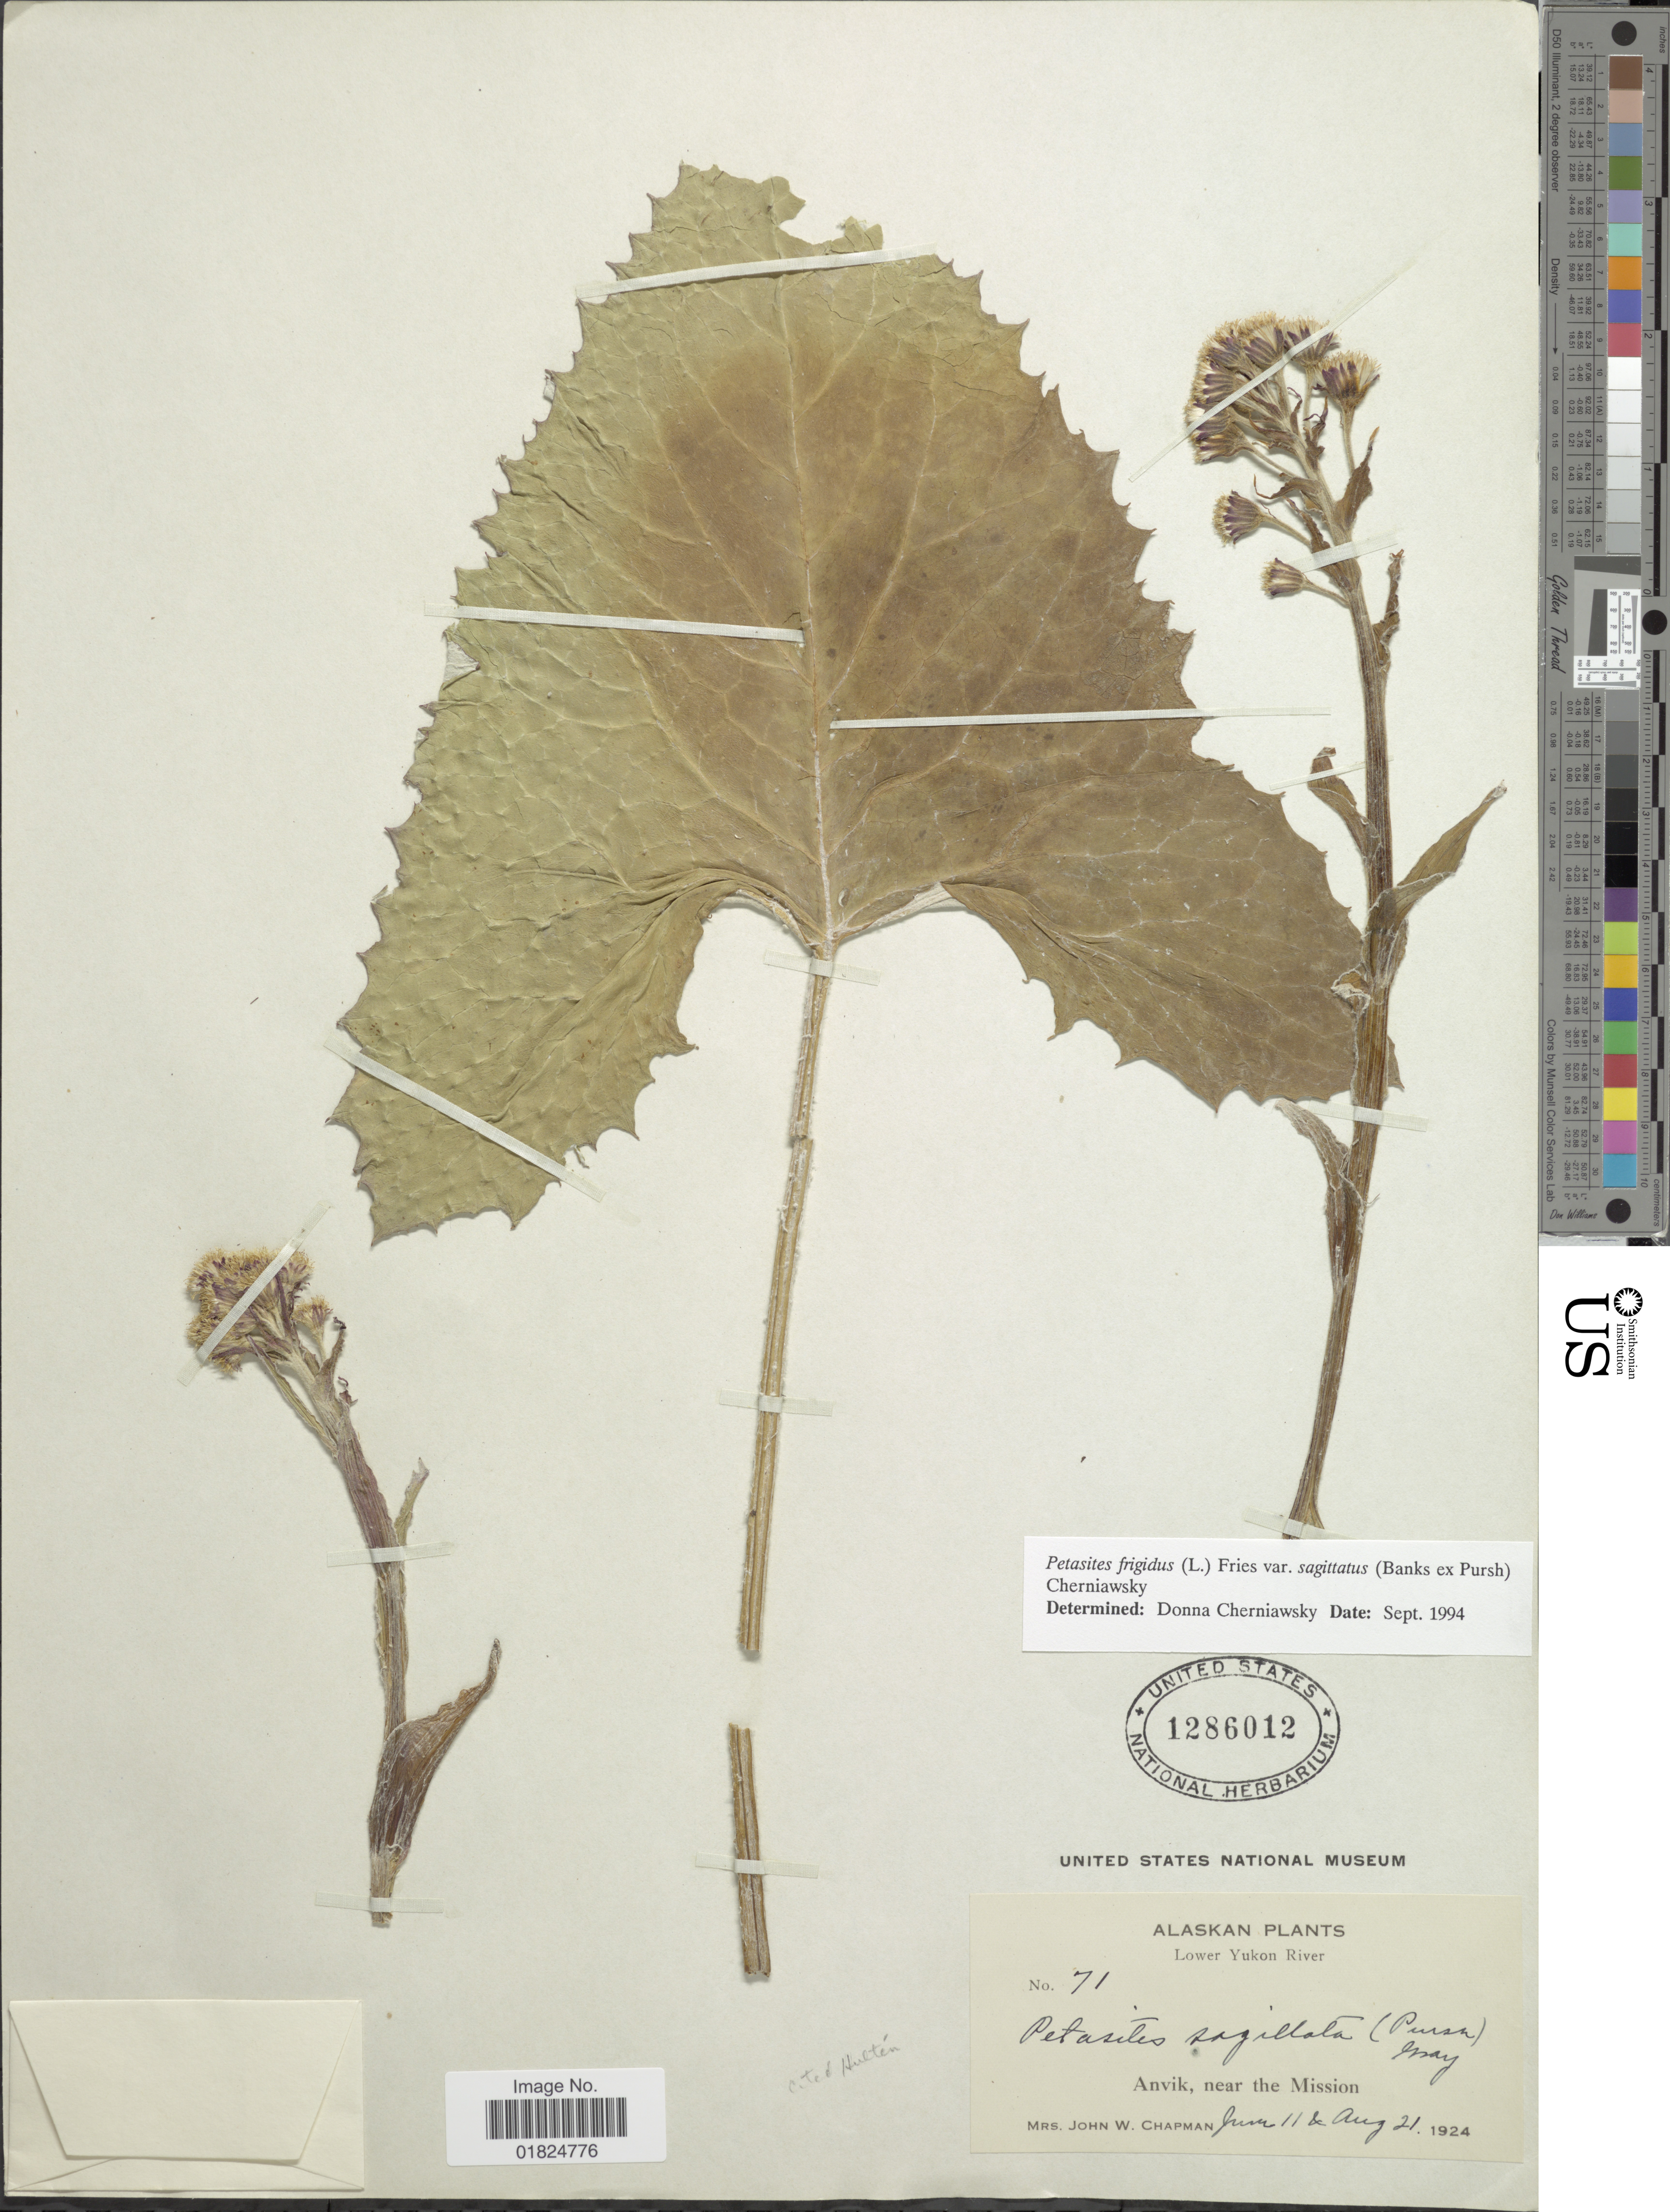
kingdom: Plantae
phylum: Tracheophyta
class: Magnoliopsida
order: Asterales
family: Asteraceae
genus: Petasites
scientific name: Petasites frigidus var. sagittatus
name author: (Banks ex Pursh) Cherniawsky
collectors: J. Chapman Mrs.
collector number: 71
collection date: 1924-06-11/1924-08-21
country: United States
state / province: Alaska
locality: Alaska. Lower Yukon River. Anvik, near the Mission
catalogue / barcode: US 1286012